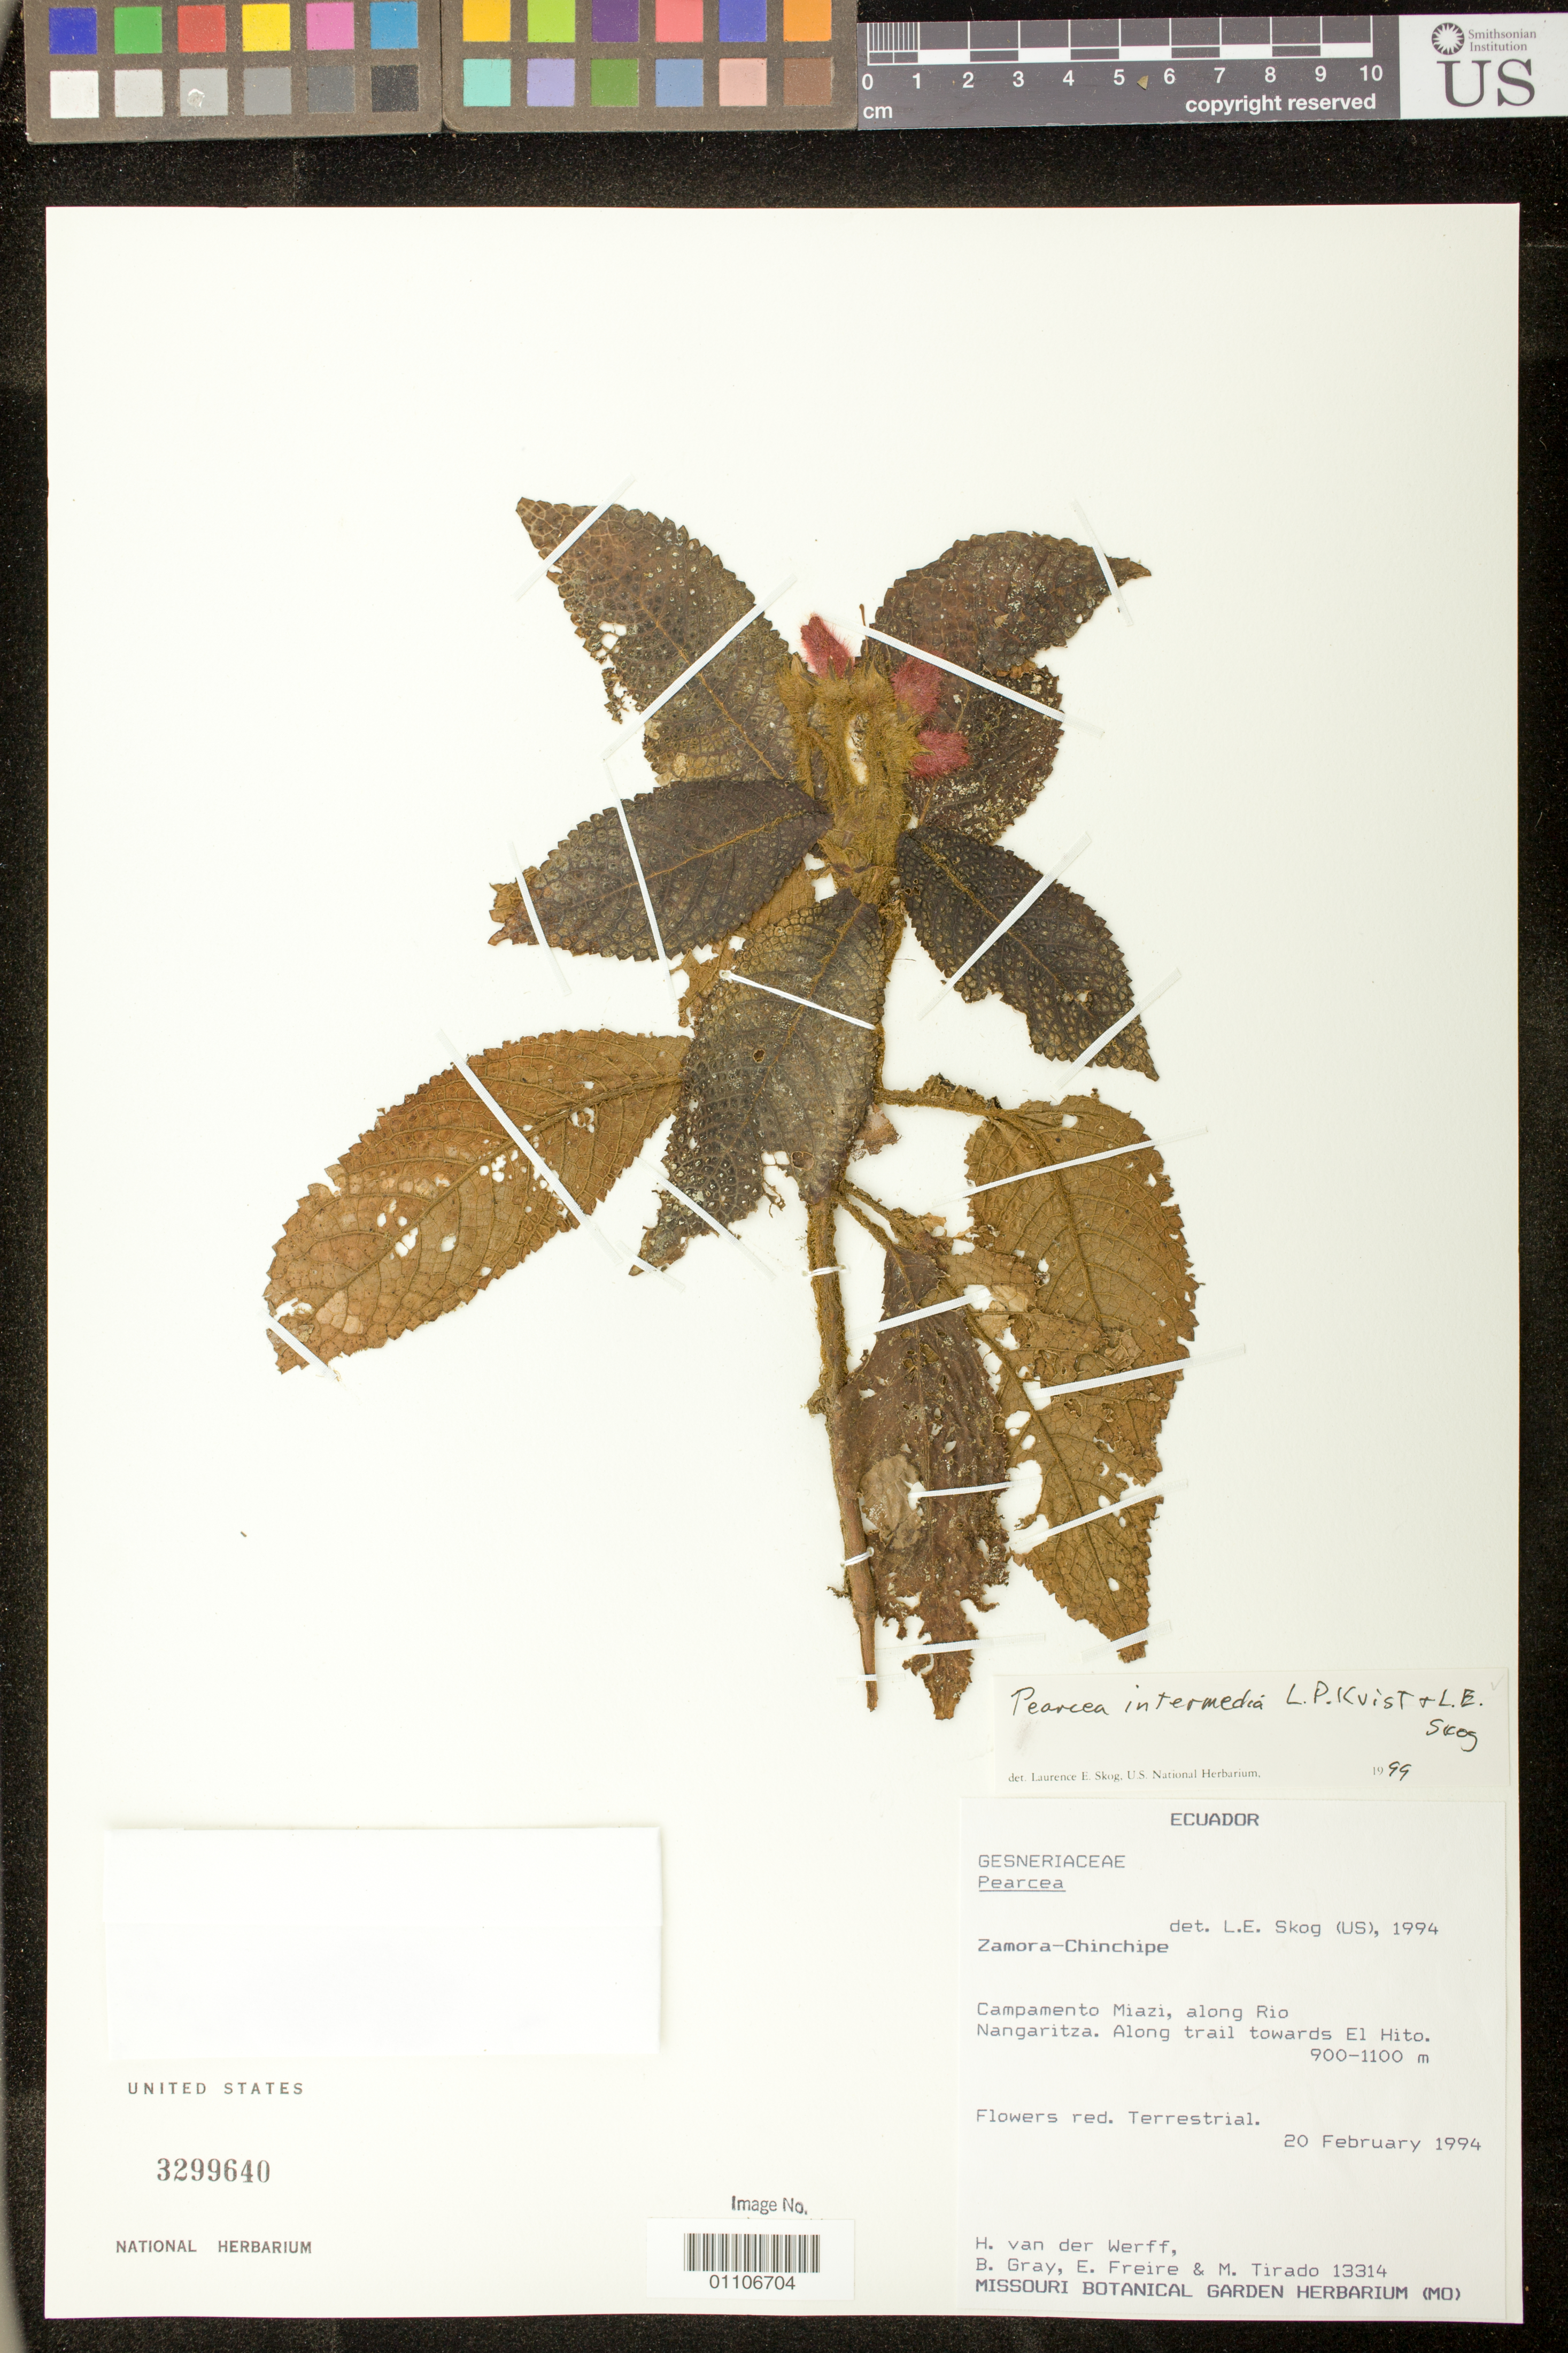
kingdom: Plantae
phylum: Tracheophyta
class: Magnoliopsida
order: Lamiales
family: Gesneriaceae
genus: Pearcea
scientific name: Pearcea intermedia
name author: L.P. Kvist & L.E. Skog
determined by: Skog, Laurence E.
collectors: H. van der Werff, B. Gray, E. Freire & M. Tirado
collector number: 13314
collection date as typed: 20 Feb 1994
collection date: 1994-02-20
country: Ecuador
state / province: Zamora-Chinchipe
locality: Campamento Miazi, along Rio Nangaritza. Along trail towards El Hito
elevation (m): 900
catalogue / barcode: US 3299640